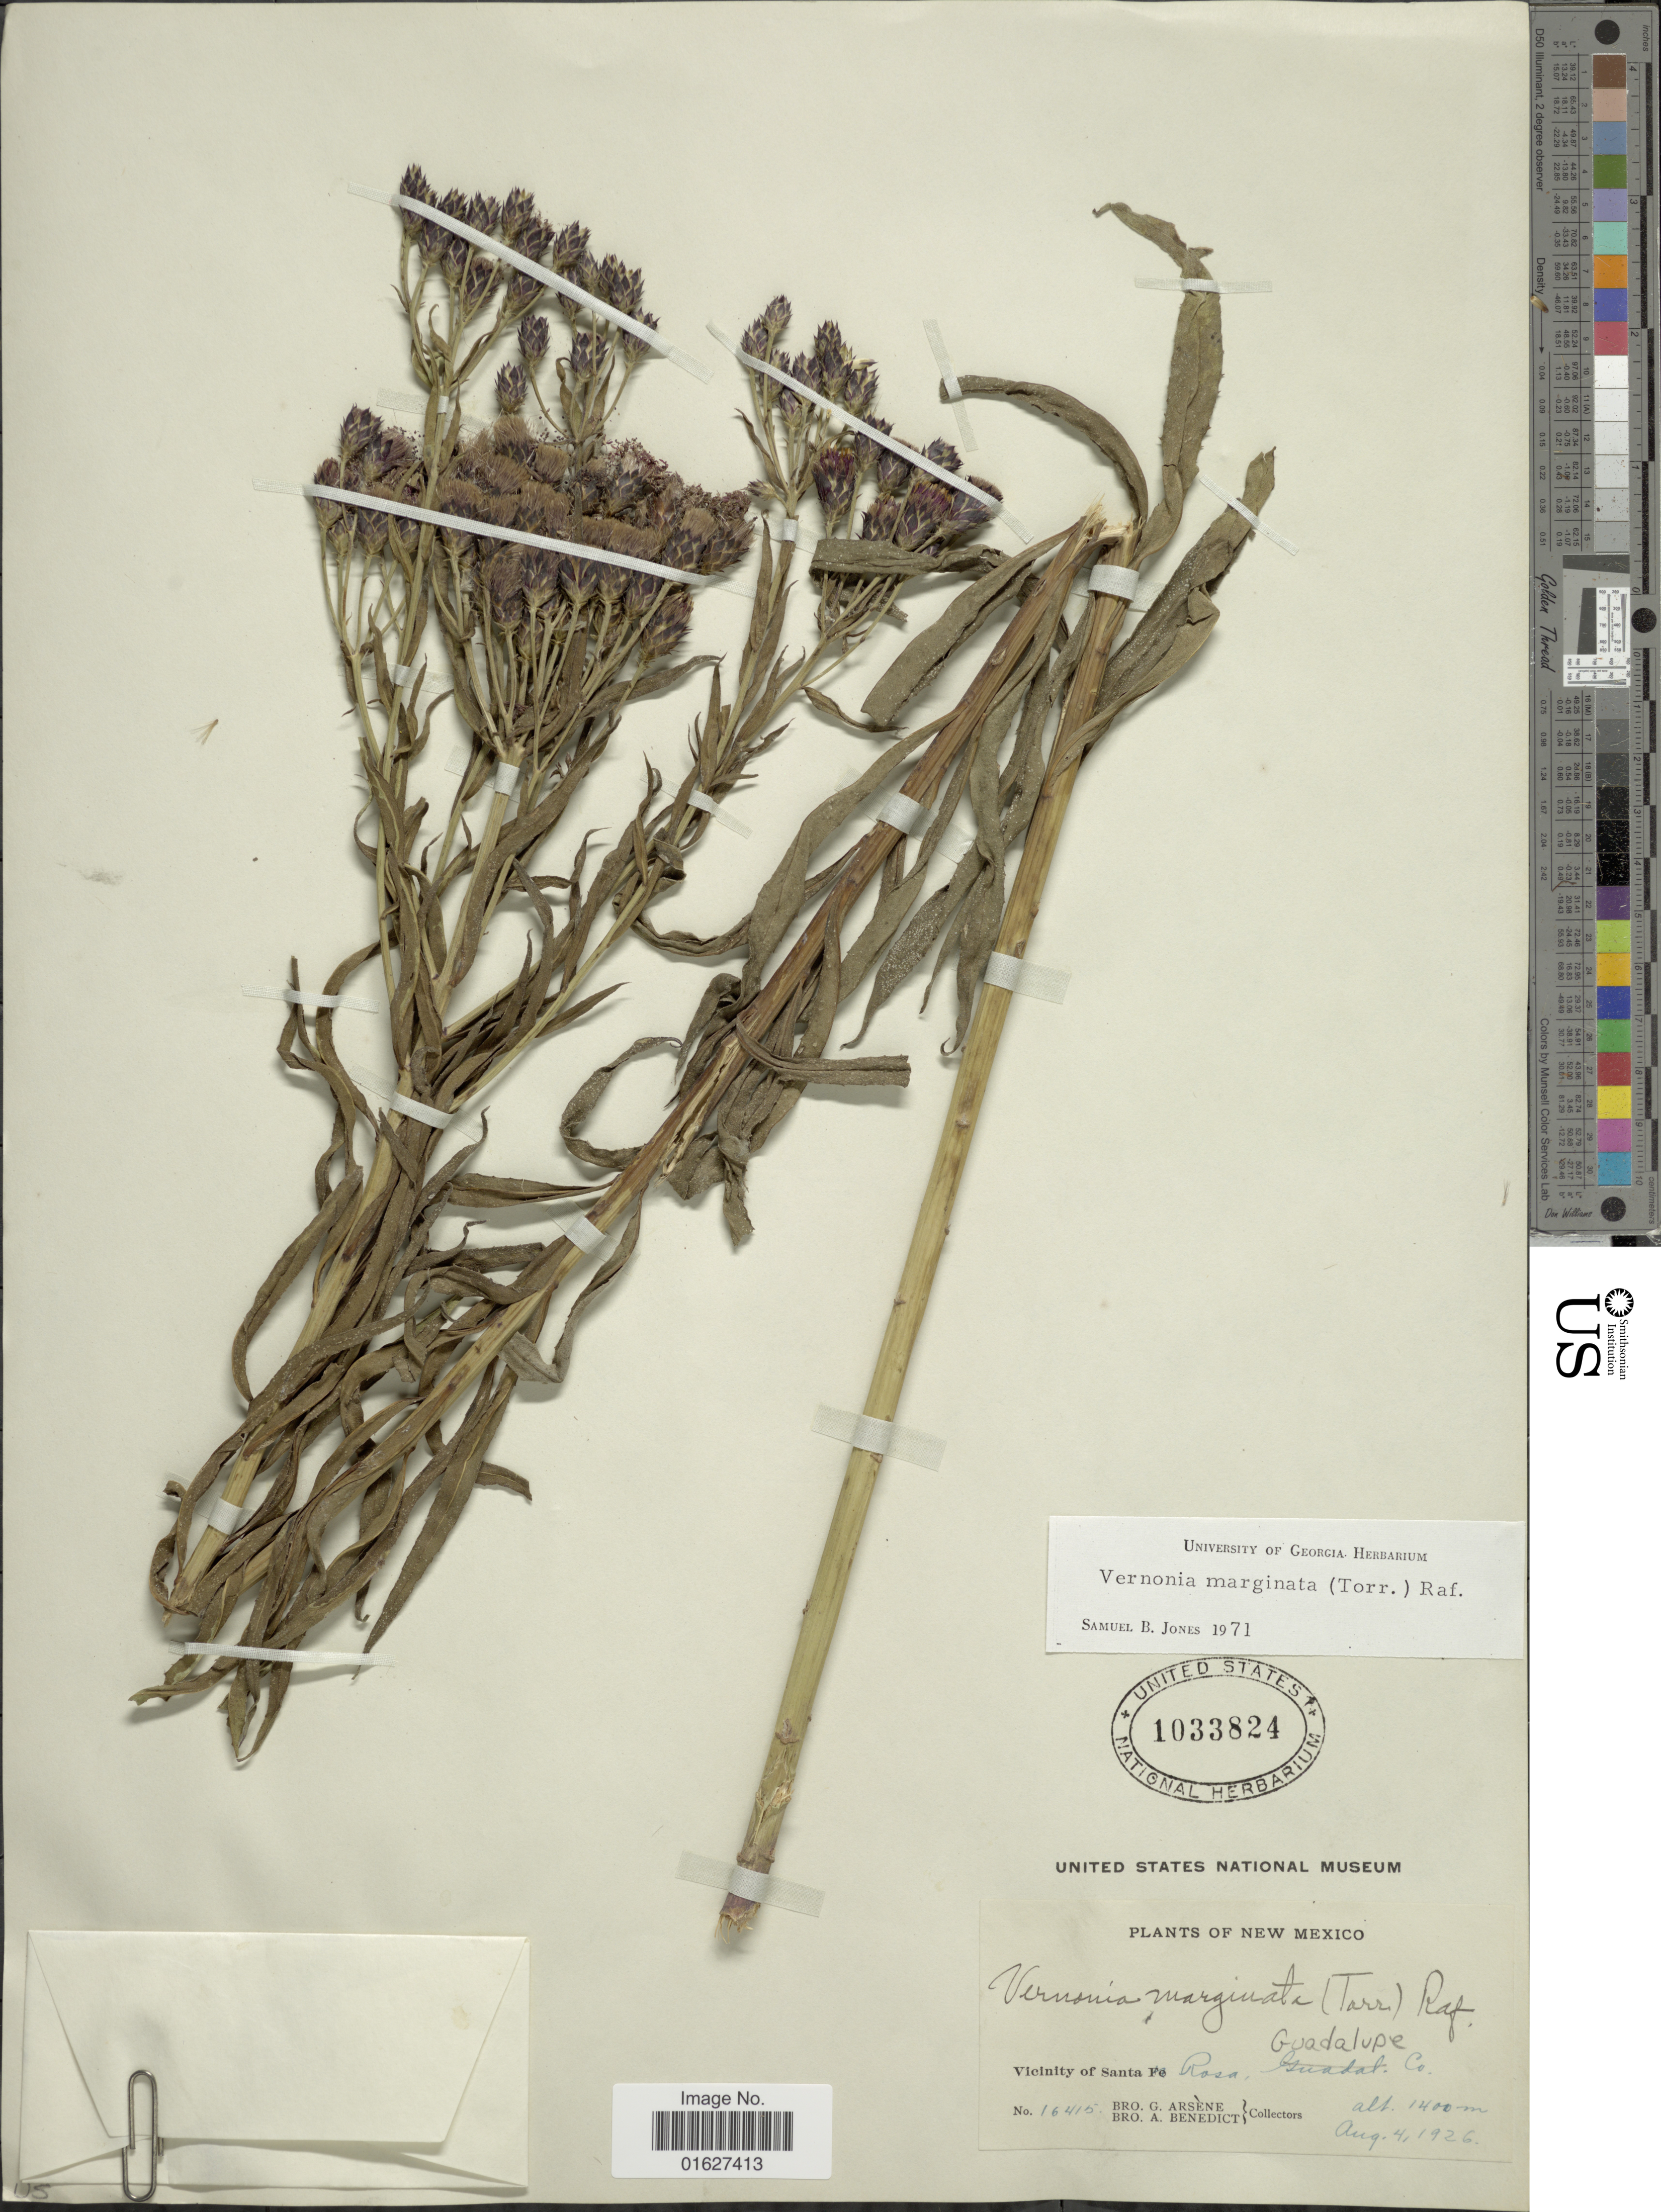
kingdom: Plantae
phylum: Tracheophyta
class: Magnoliopsida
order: Asterales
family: Asteraceae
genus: Vernonia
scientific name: Vernonia marginata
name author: (Torr.) Raf.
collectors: Bro. G. Arsène & Bro. Benedict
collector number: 16415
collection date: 1926-08-04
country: United States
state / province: New Mexico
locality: Vicinity of Santa Rosa. Guadalupe Co.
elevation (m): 1400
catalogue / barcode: US 1033824